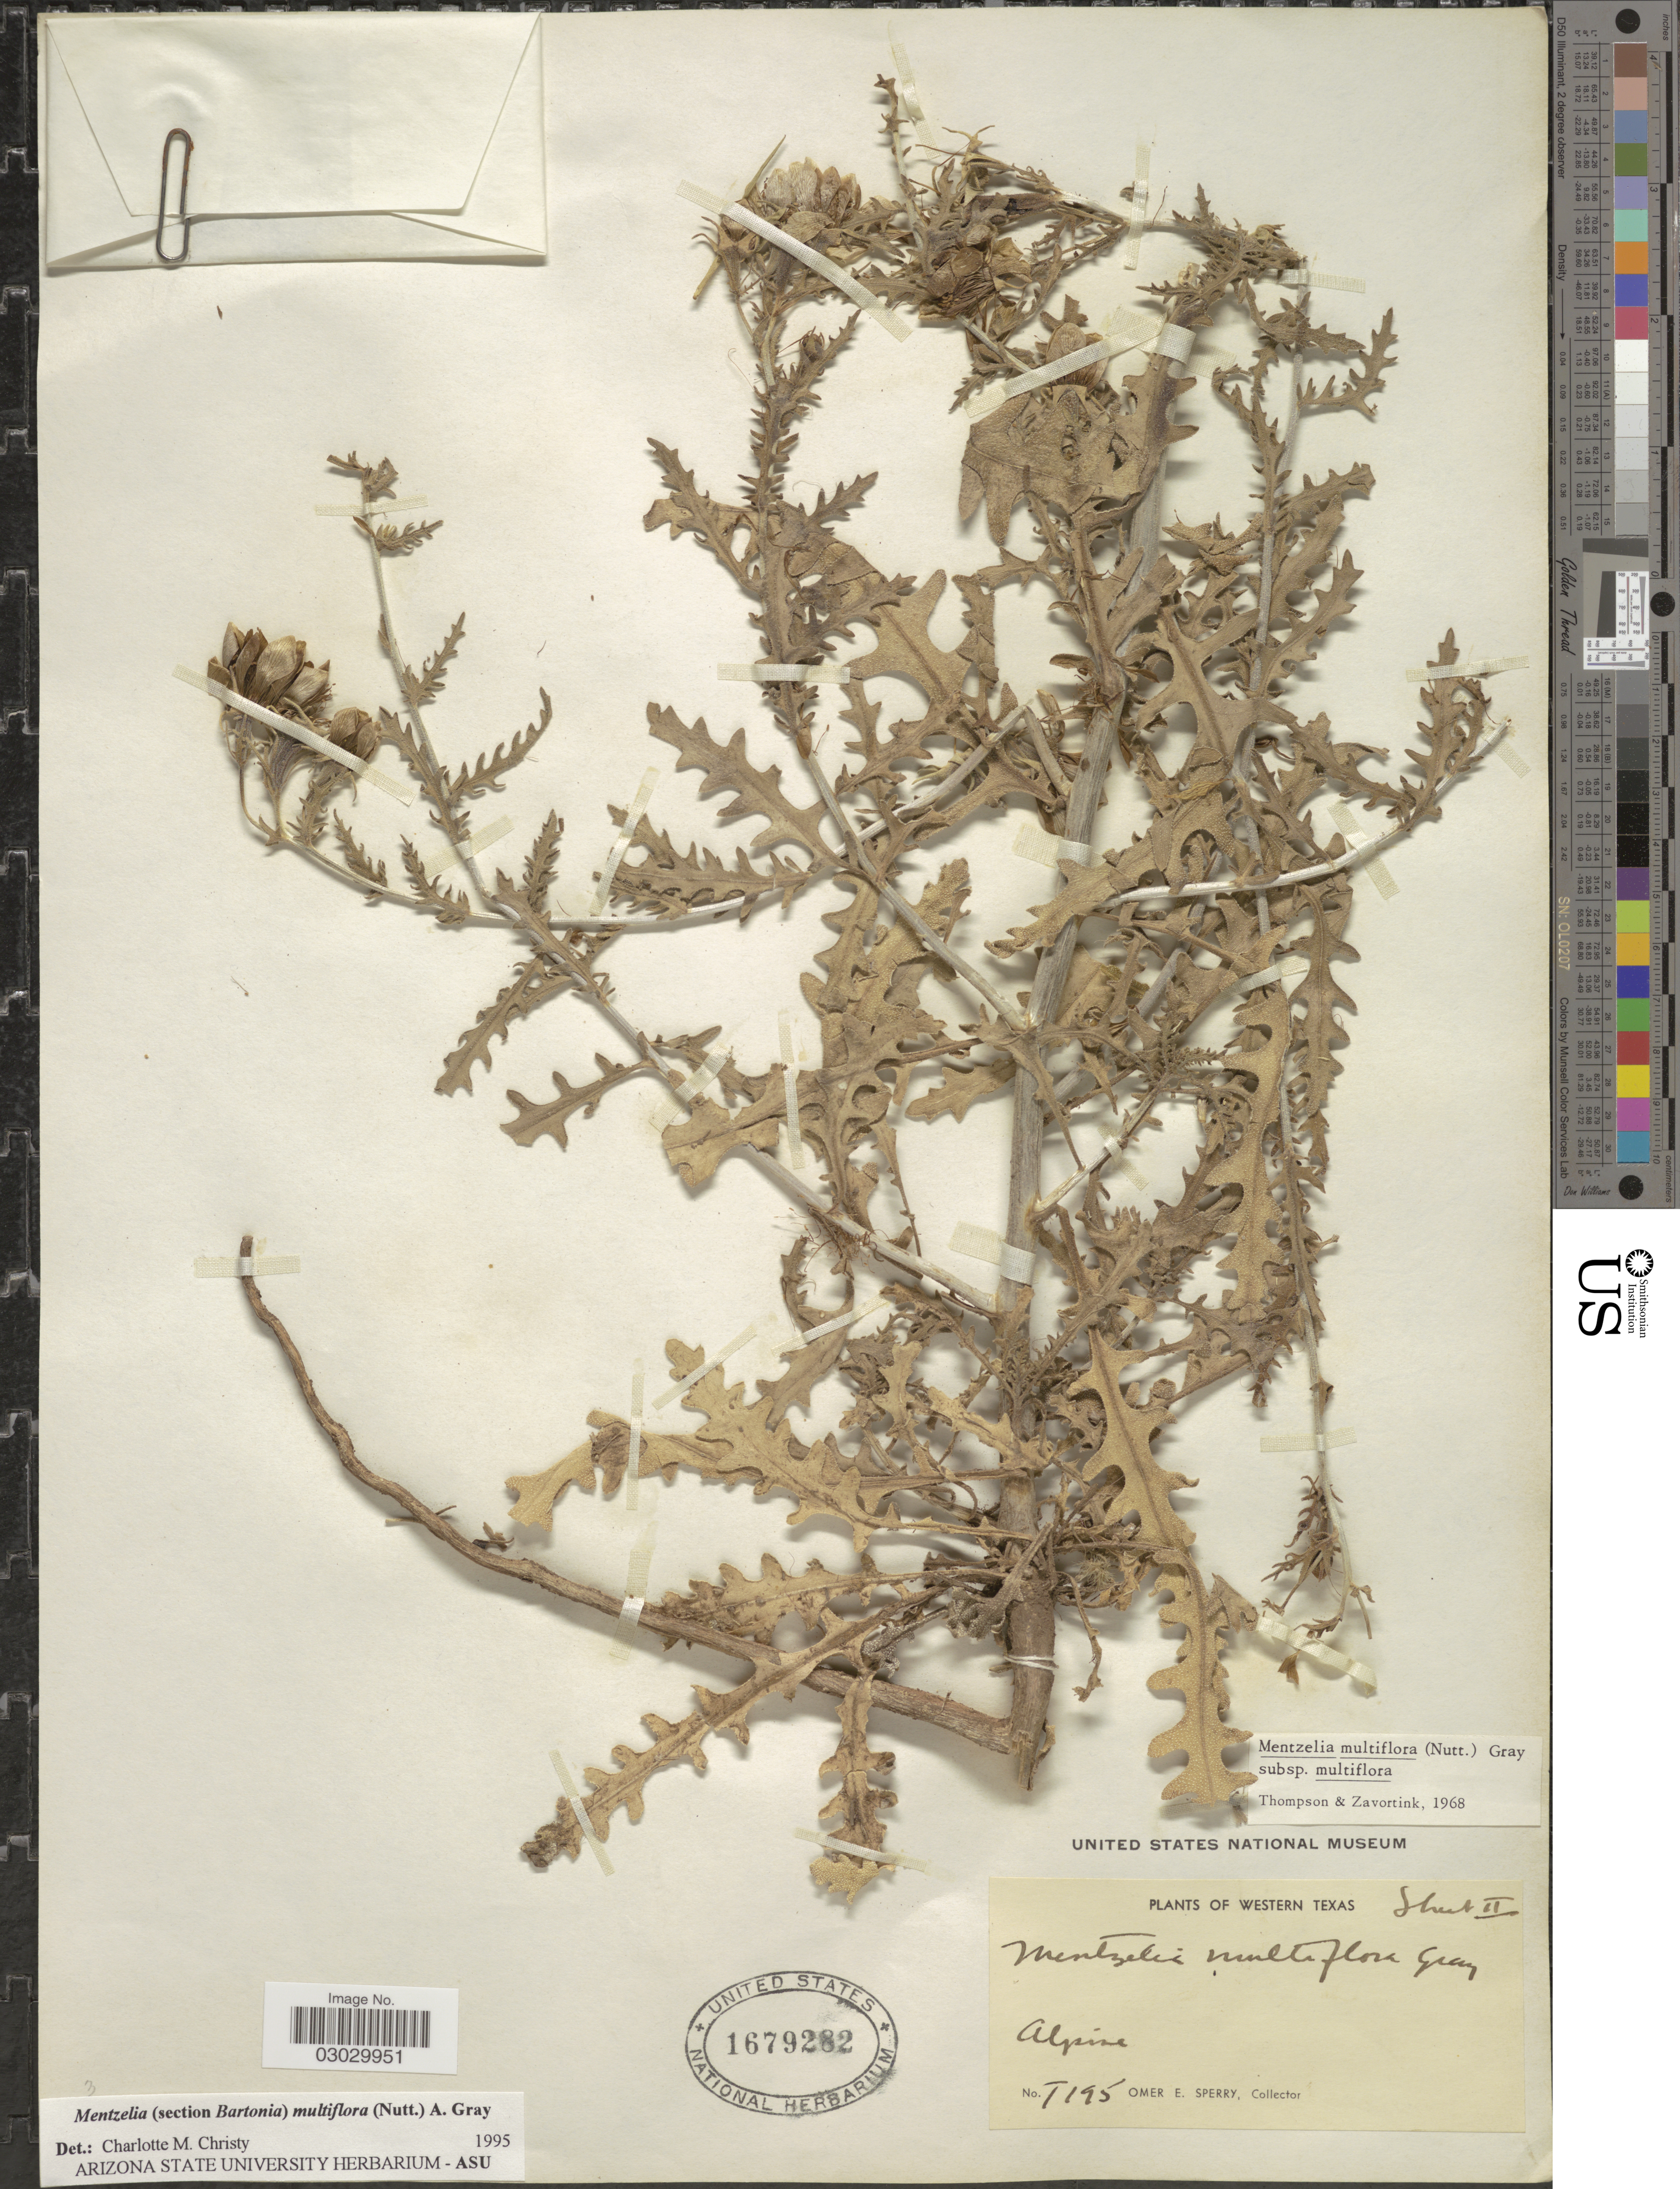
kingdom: Plantae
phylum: Tracheophyta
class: Magnoliopsida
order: Cornales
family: Loasaceae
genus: Mentzelia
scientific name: Mentzelia multiflora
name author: (Nutt.) A. Gray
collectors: O. E. Sperry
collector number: T195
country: United States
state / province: Texas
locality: Alpine.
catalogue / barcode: US 1679282